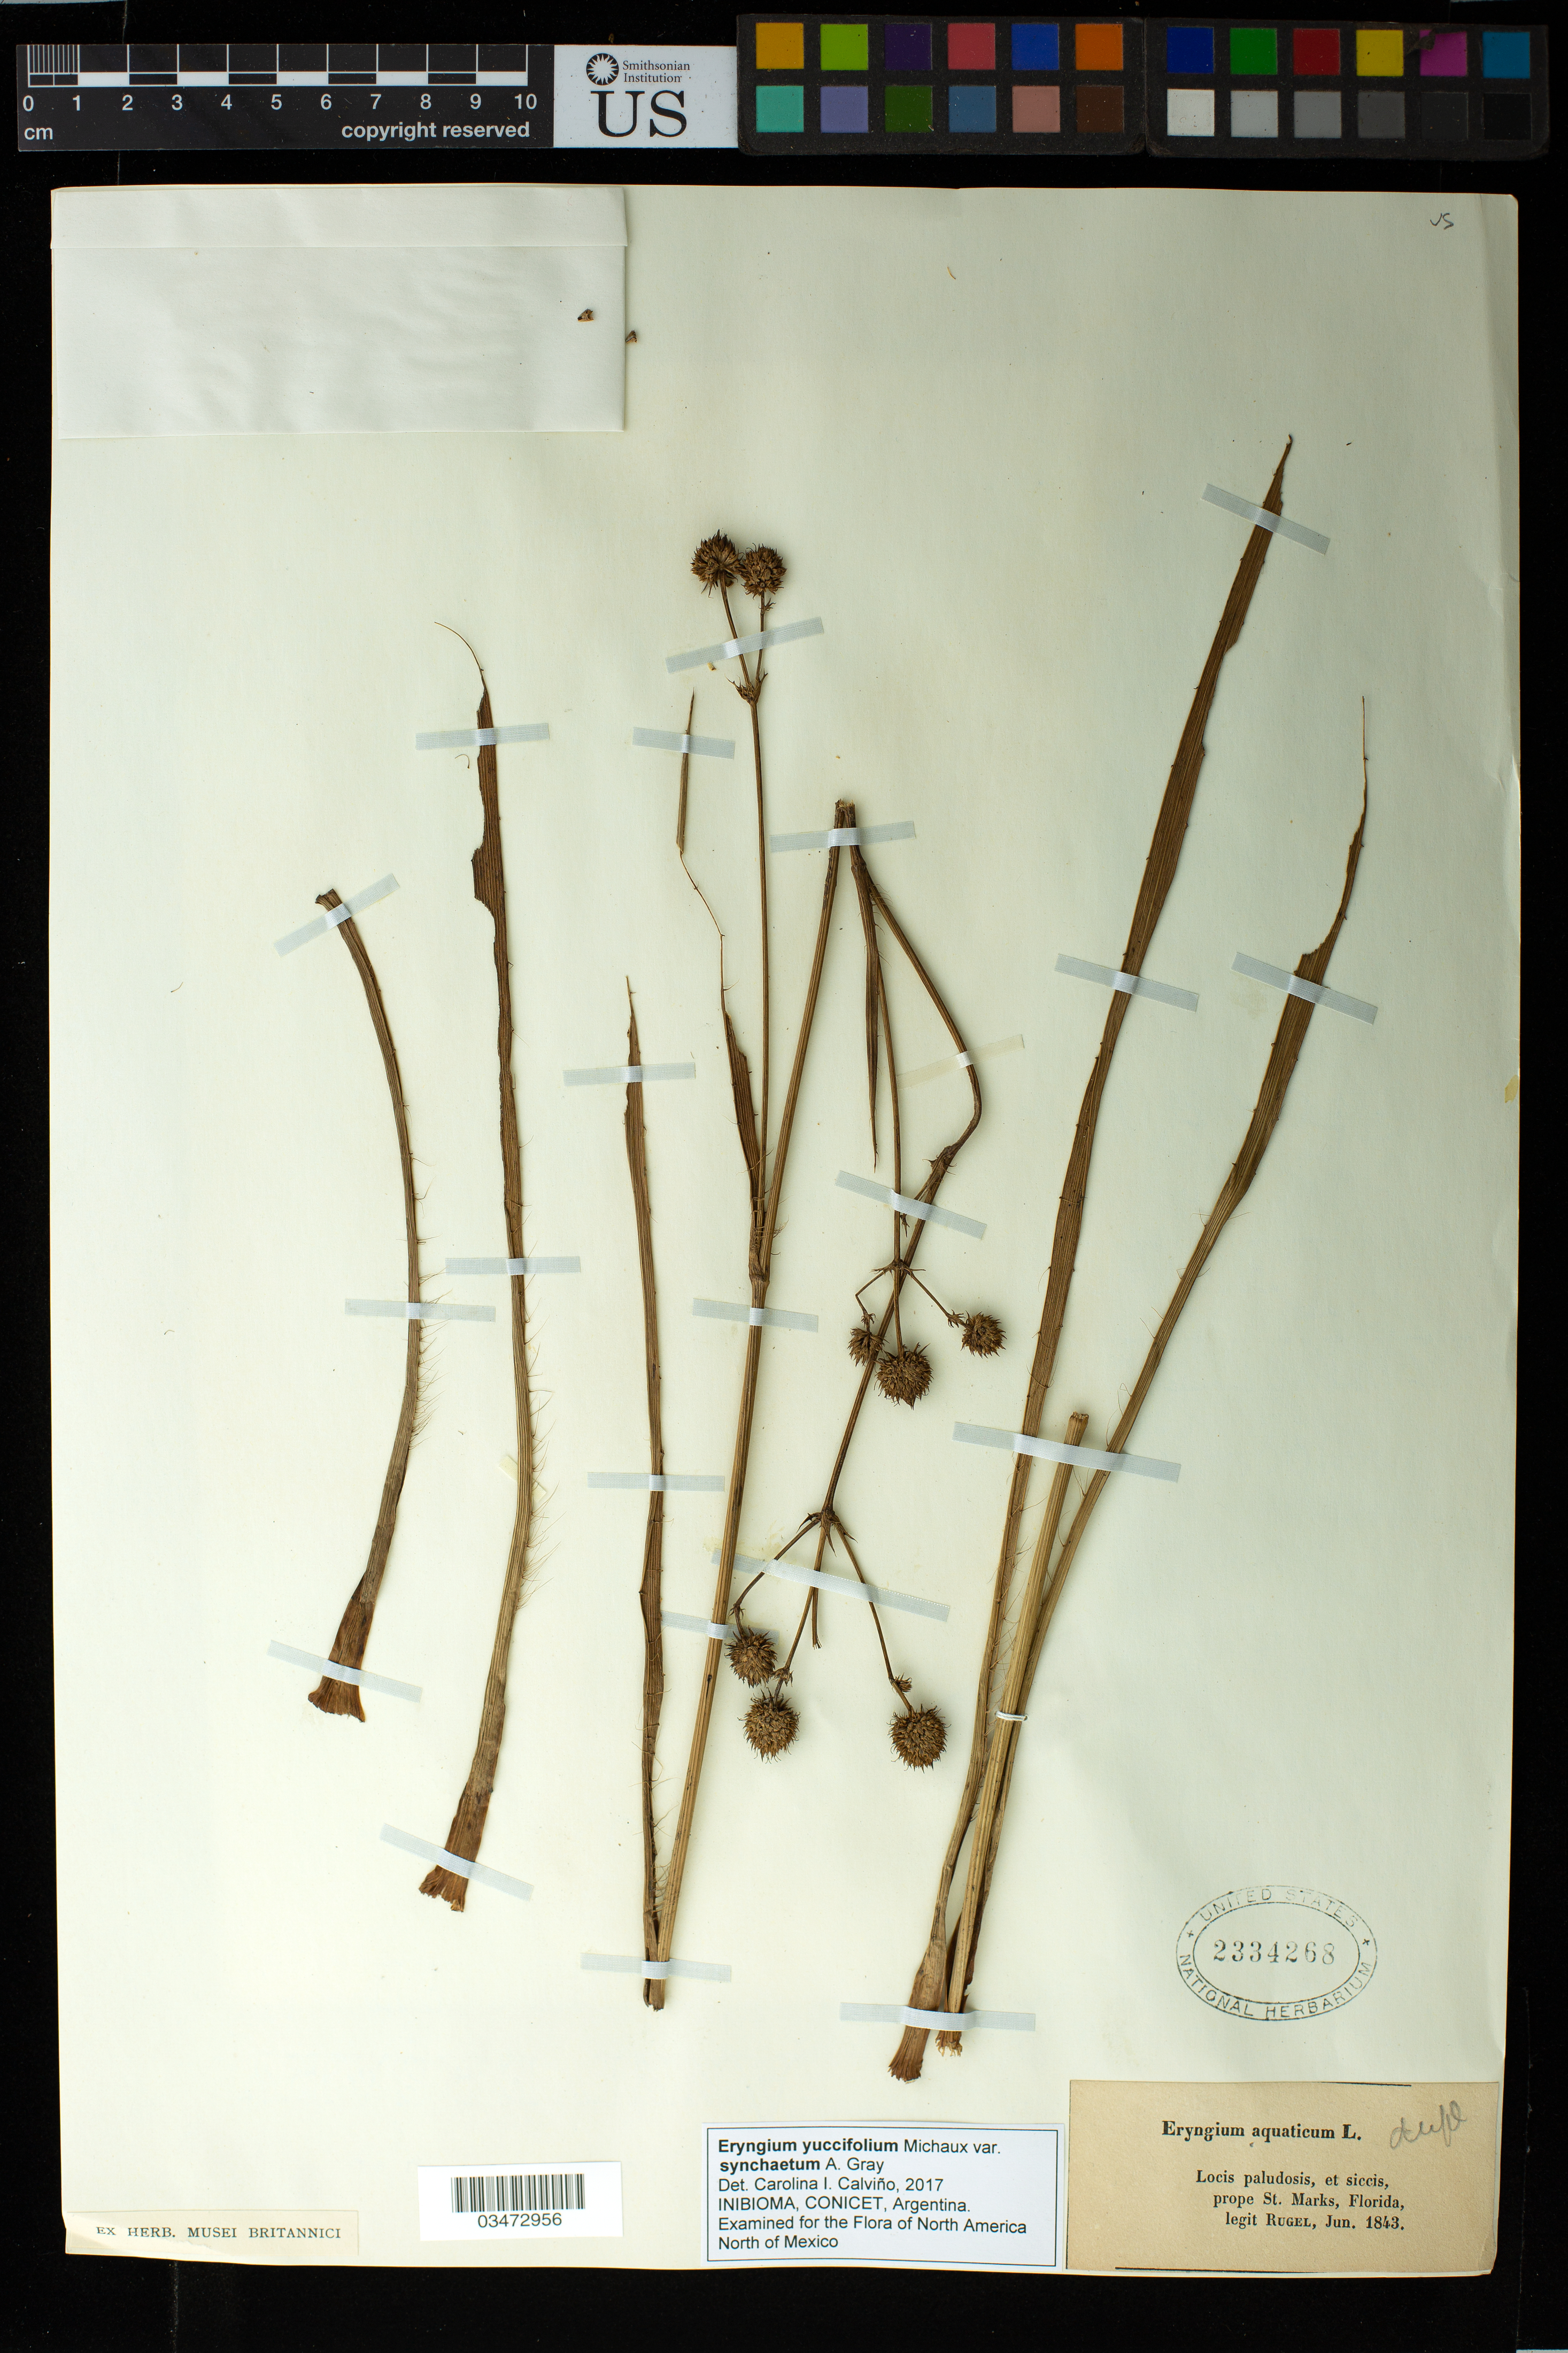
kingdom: Plantae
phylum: Tracheophyta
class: Magnoliopsida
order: Apiales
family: Apiaceae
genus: Eryngium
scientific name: Eryngium yuccifolium var. synchaetum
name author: A. Gray ex J.M. Coult. & Rose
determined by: Calviño, C. I.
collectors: Rugel, --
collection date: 1843-06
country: United States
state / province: Florida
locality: Locis paludosis, et siccis, Prope St. Marks.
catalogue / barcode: US 2334268